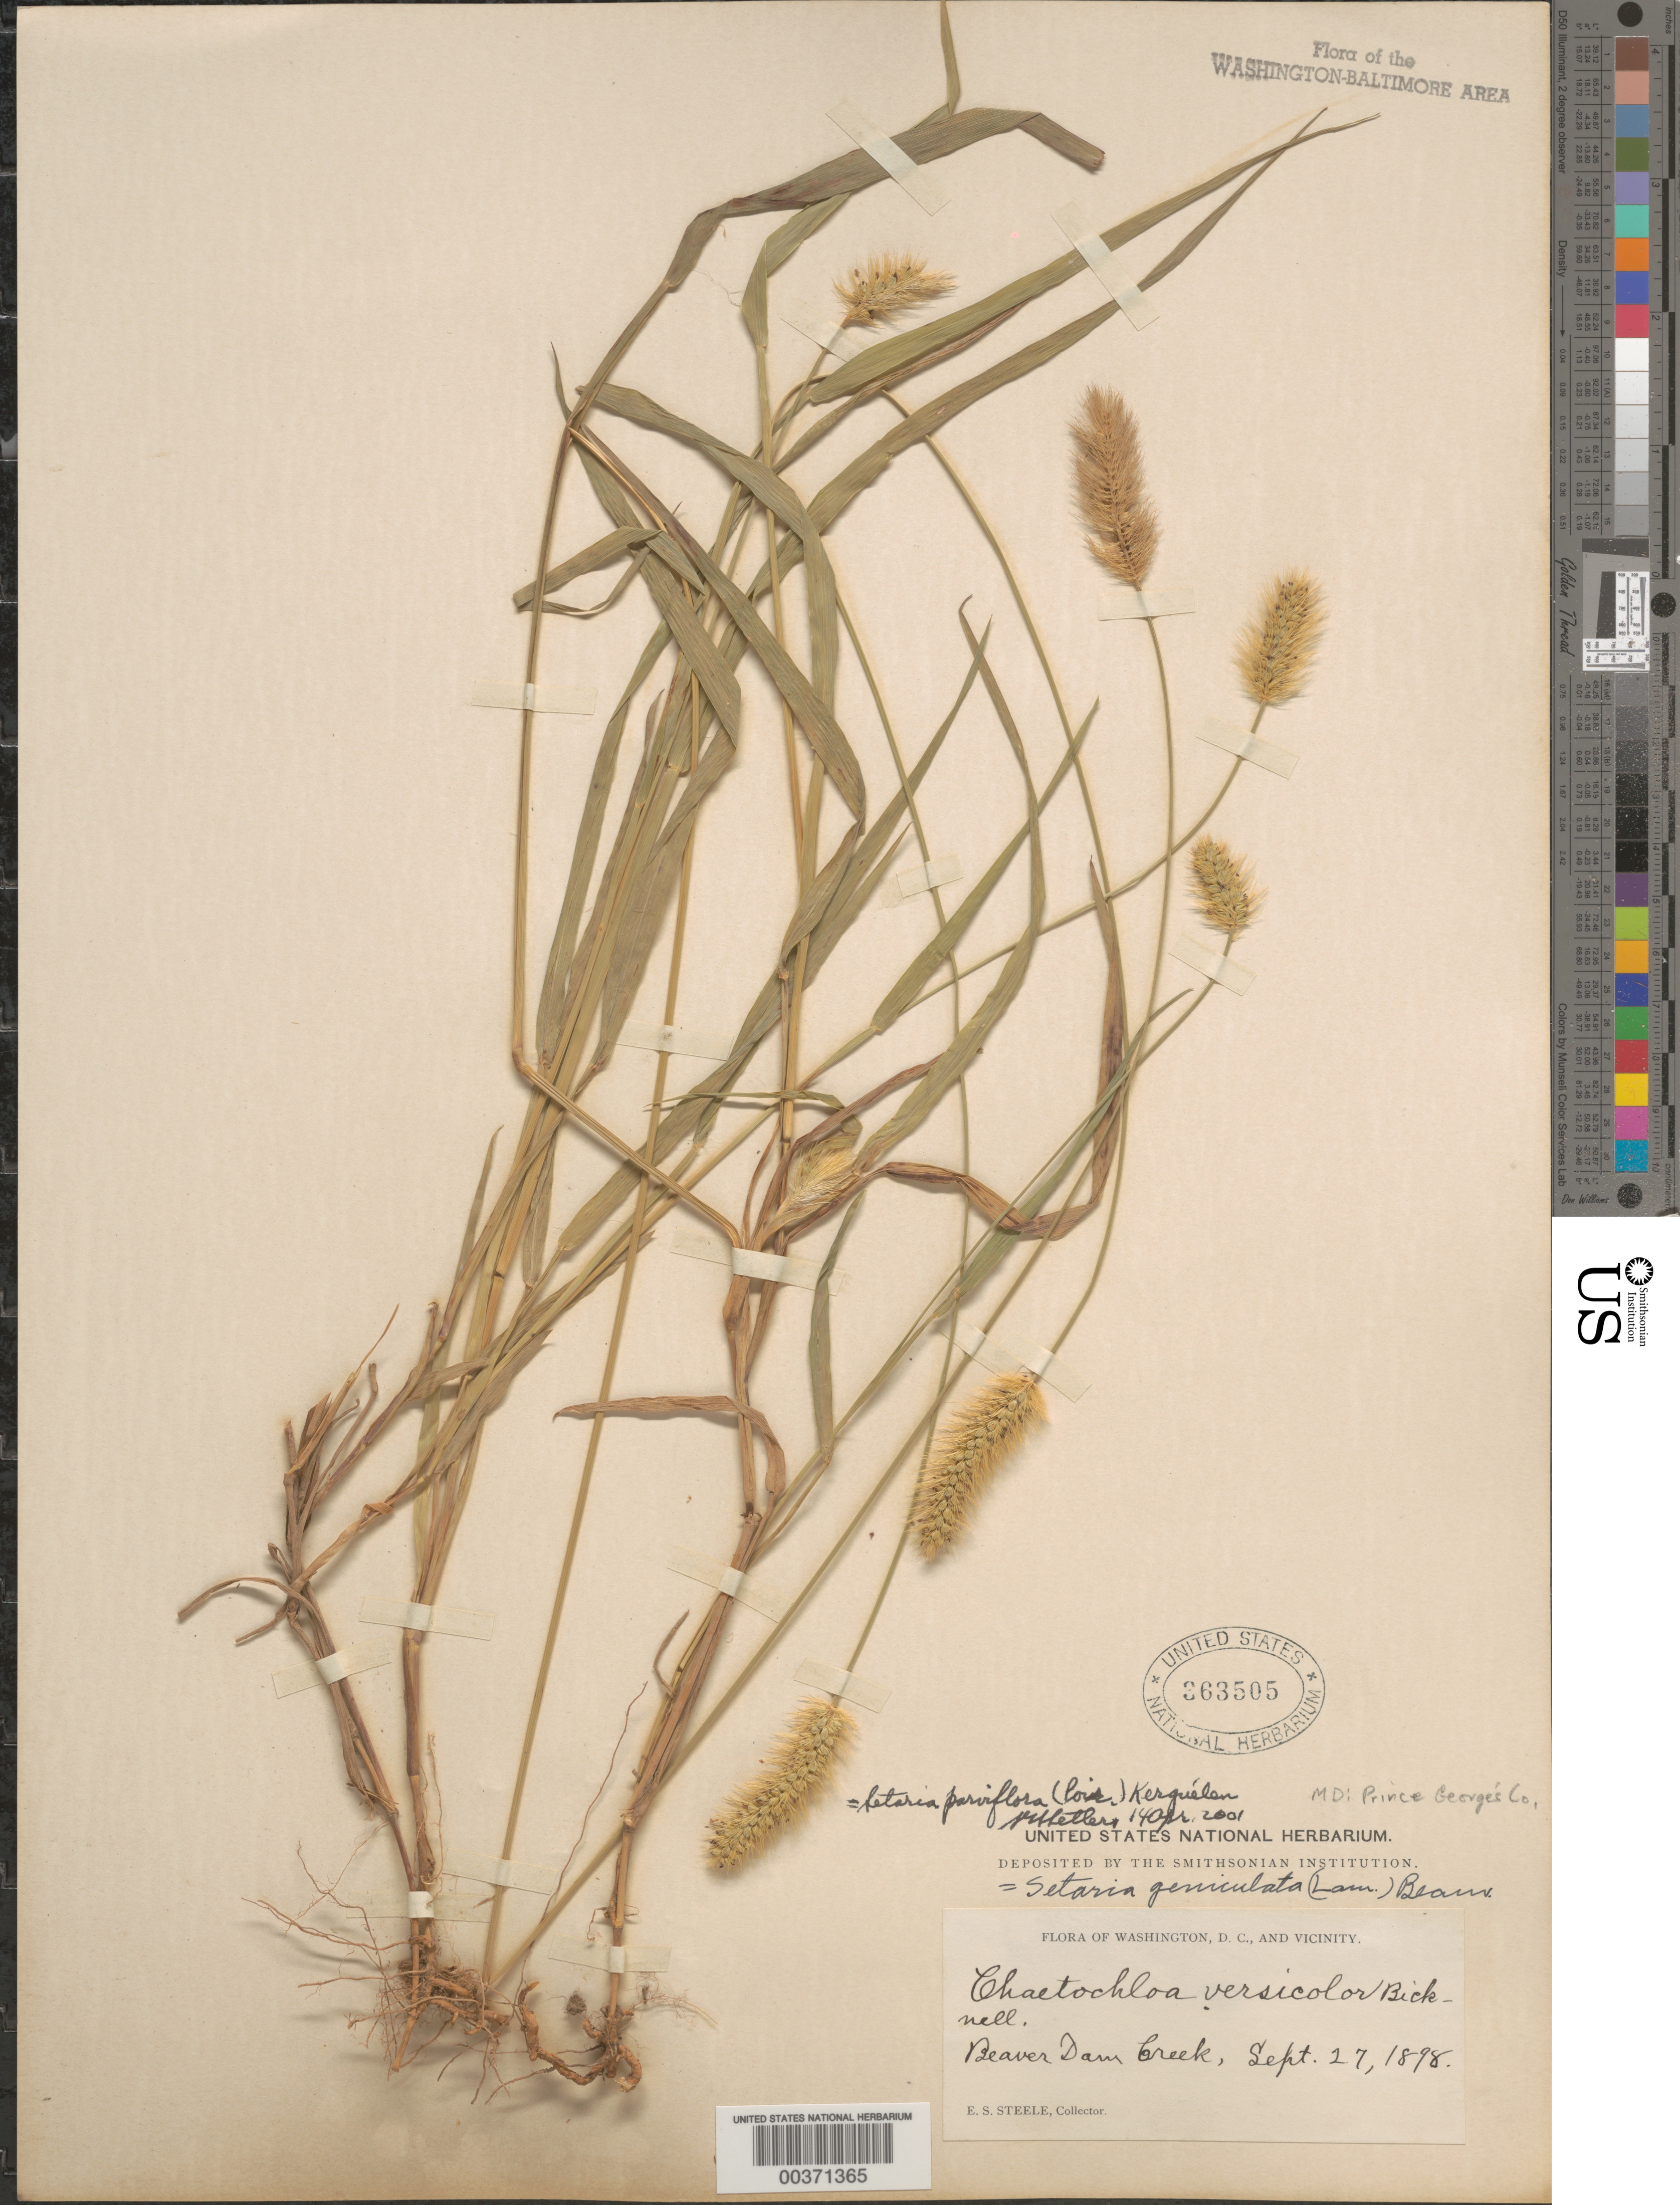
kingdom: Plantae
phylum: Tracheophyta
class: Liliopsida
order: Poales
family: Poaceae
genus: Setaria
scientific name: Setaria parviflora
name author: (Poir.) Kerguélen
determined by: Shetler, Stanwyn G., (US), NMNH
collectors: E. Steele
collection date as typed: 27 Sep 1898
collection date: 1898-09-27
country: United States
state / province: Maryland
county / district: Prince George's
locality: Beaver Dam Creek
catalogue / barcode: US 363505